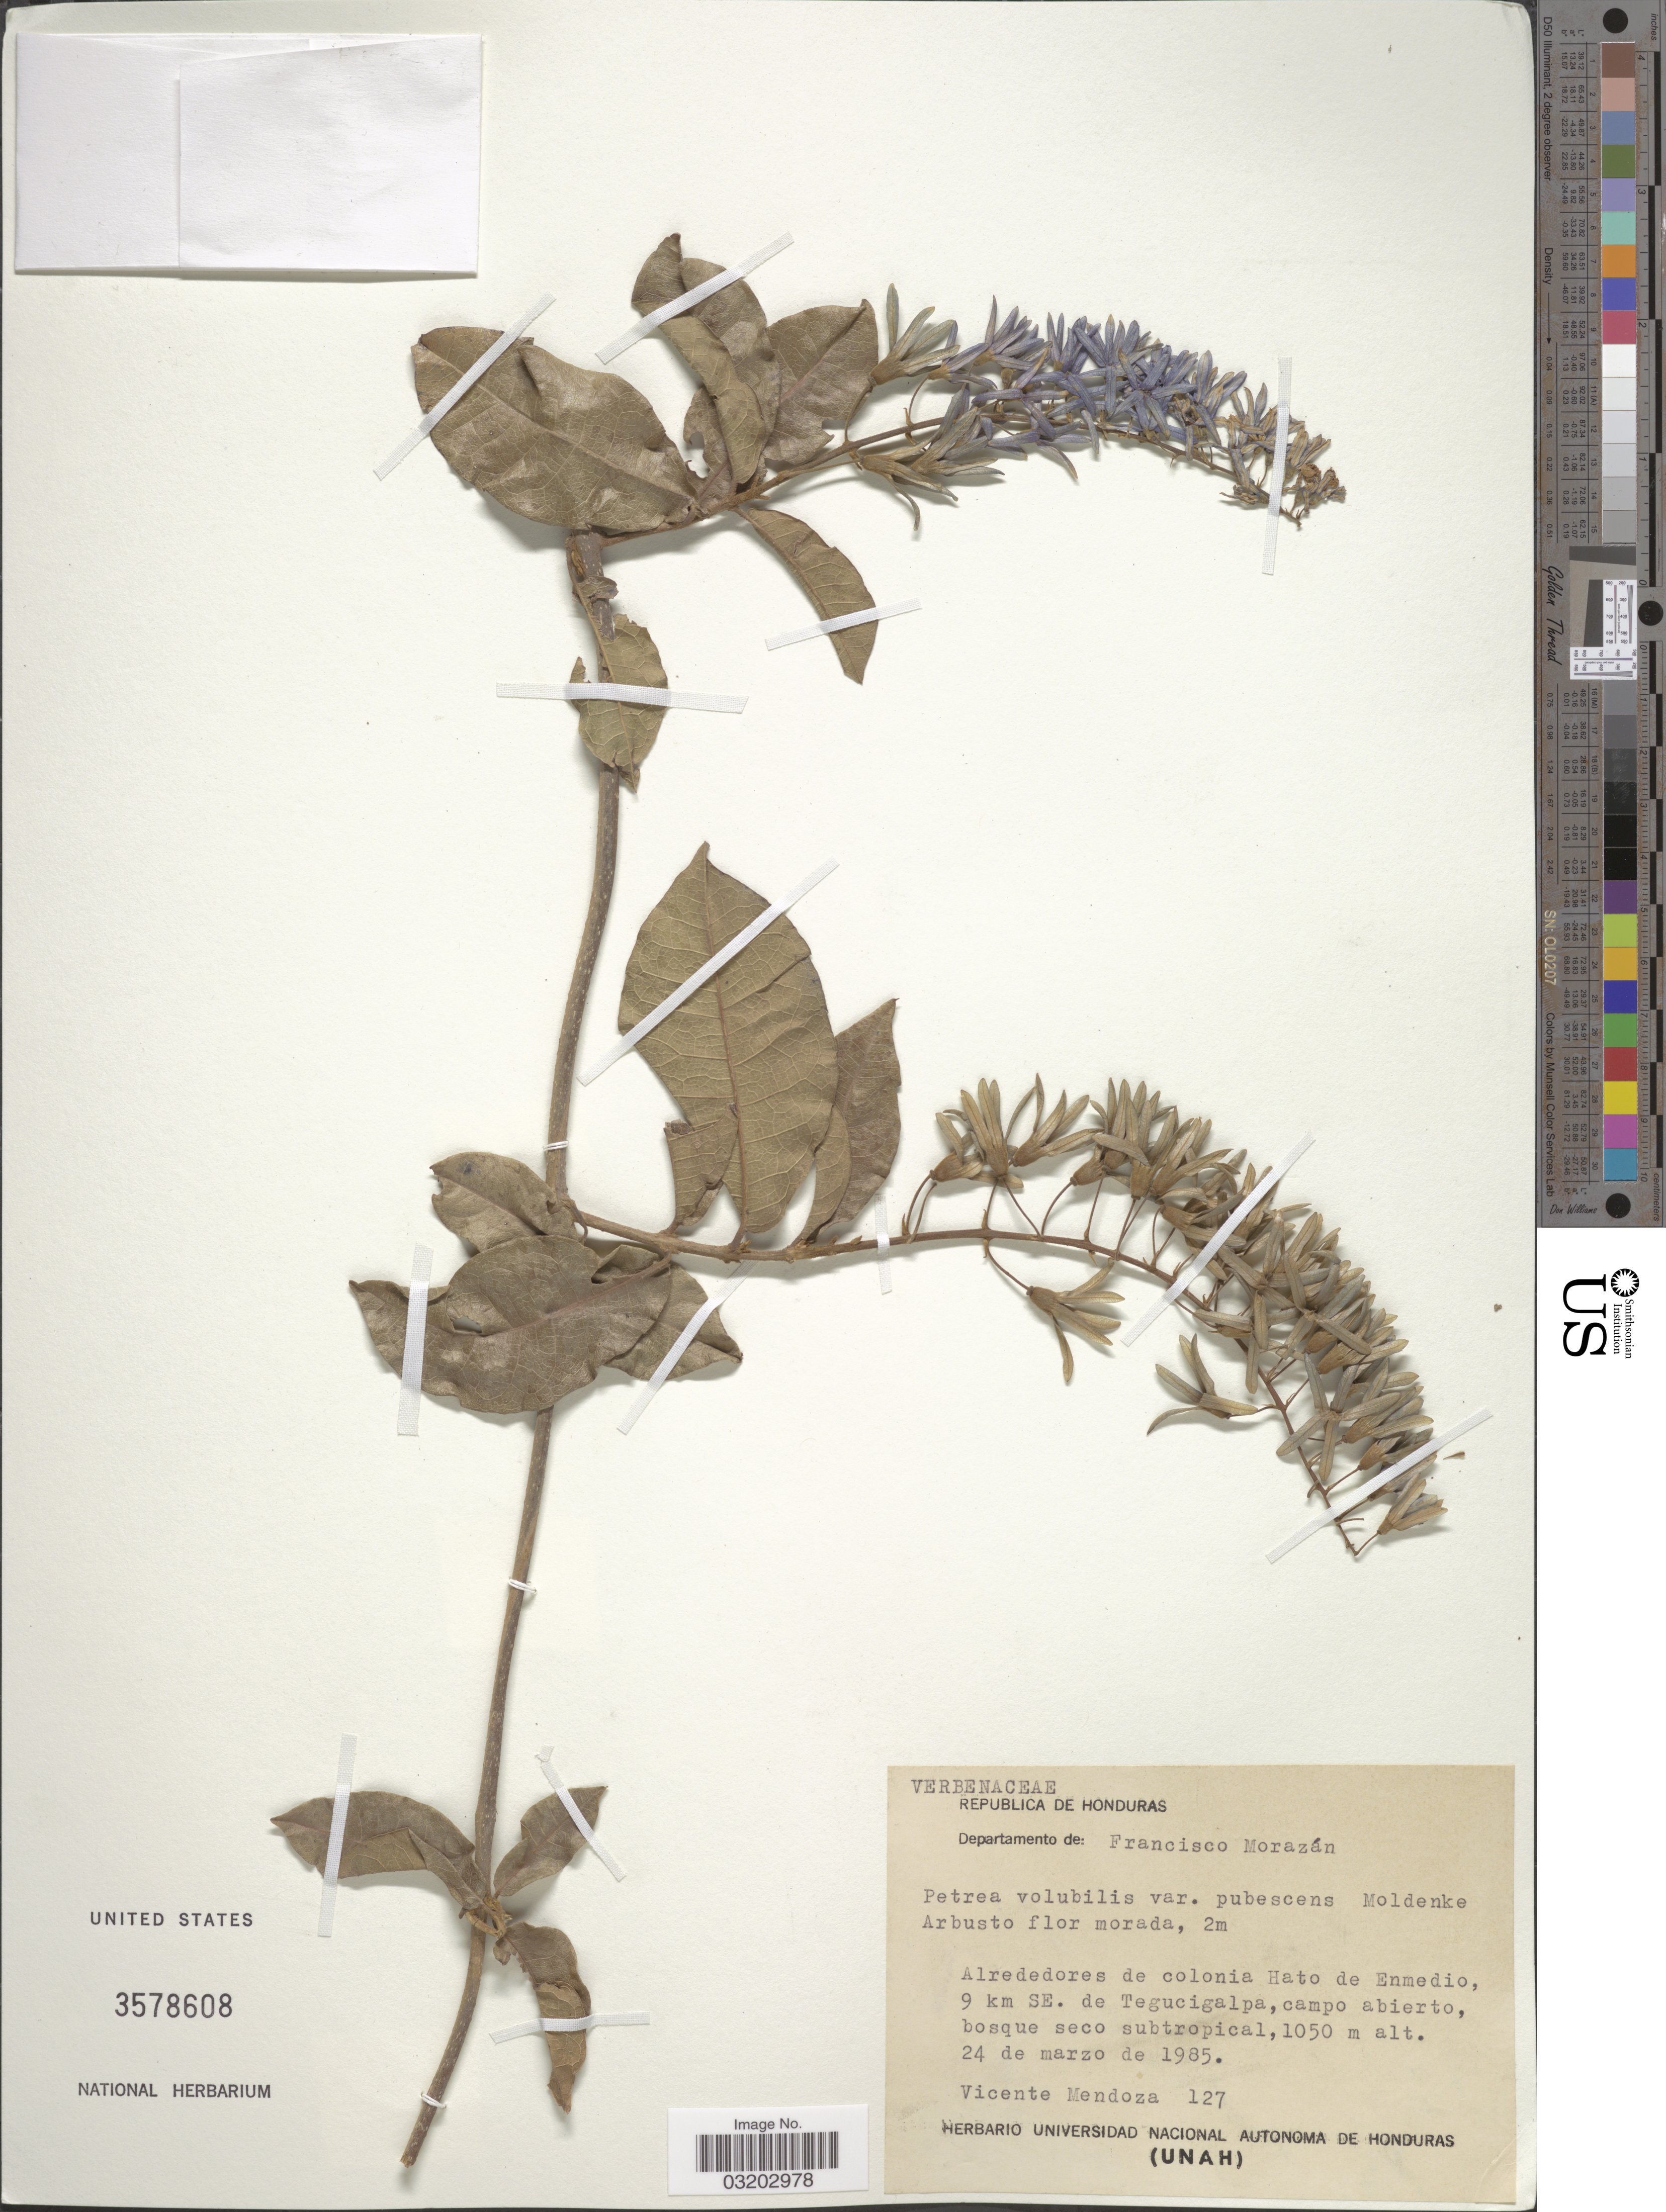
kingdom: Plantae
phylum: Tracheophyta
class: Magnoliopsida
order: Lamiales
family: Verbenaceae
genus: Petrea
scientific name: Petrea volubilis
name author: L.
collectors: V. Mendoza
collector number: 127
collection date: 1985-03-24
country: Honduras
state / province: Fco. Morazán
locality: Departamento de: Francisco Morazán, Alrededores de colonia Hato de Enmedio, 9 km. SE. de Tegucigalpa, campo abierto, bosque seco subtropical.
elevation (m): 1050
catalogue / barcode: US 3578608